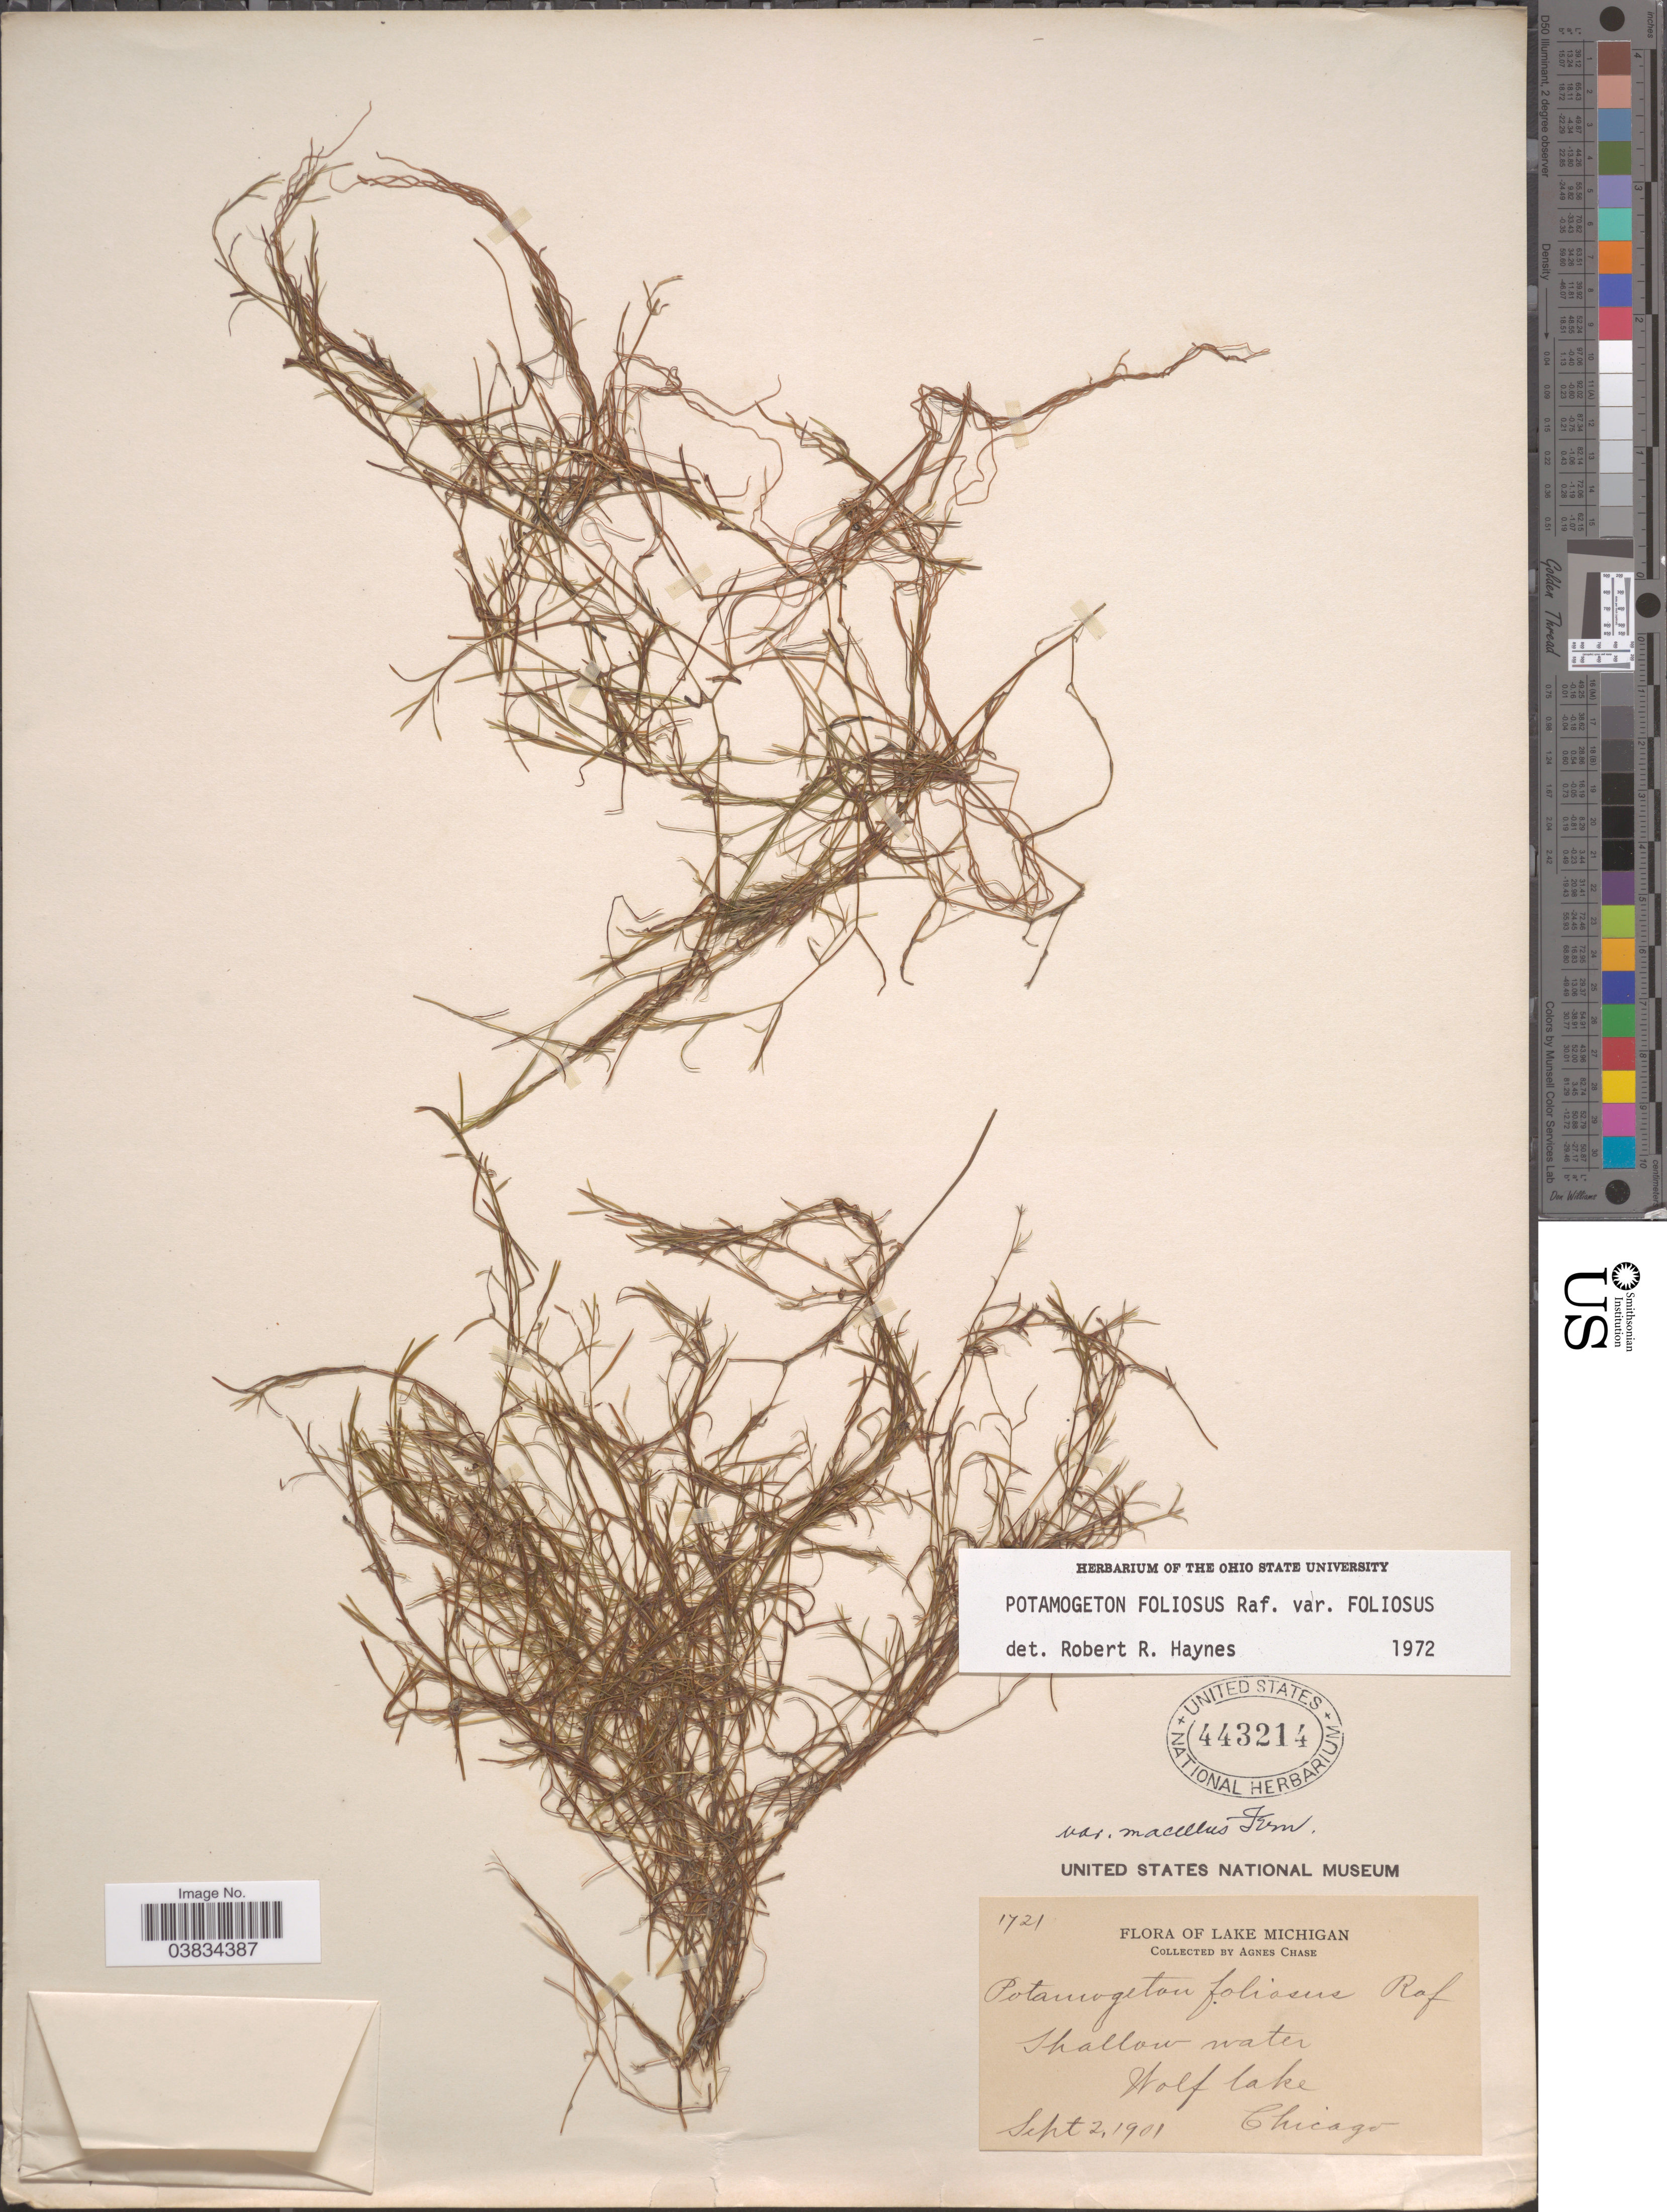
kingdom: Plantae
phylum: Tracheophyta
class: Liliopsida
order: Alismatales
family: Potamogetonaceae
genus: Potamogeton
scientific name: Potamogeton foliosus var. foliosus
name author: Raf.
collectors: A. Chase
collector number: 1721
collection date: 1901-09-02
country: United States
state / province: Michigan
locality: Lake Michigan. Shallow water, Wolf lake, Chicago.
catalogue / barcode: US 443214